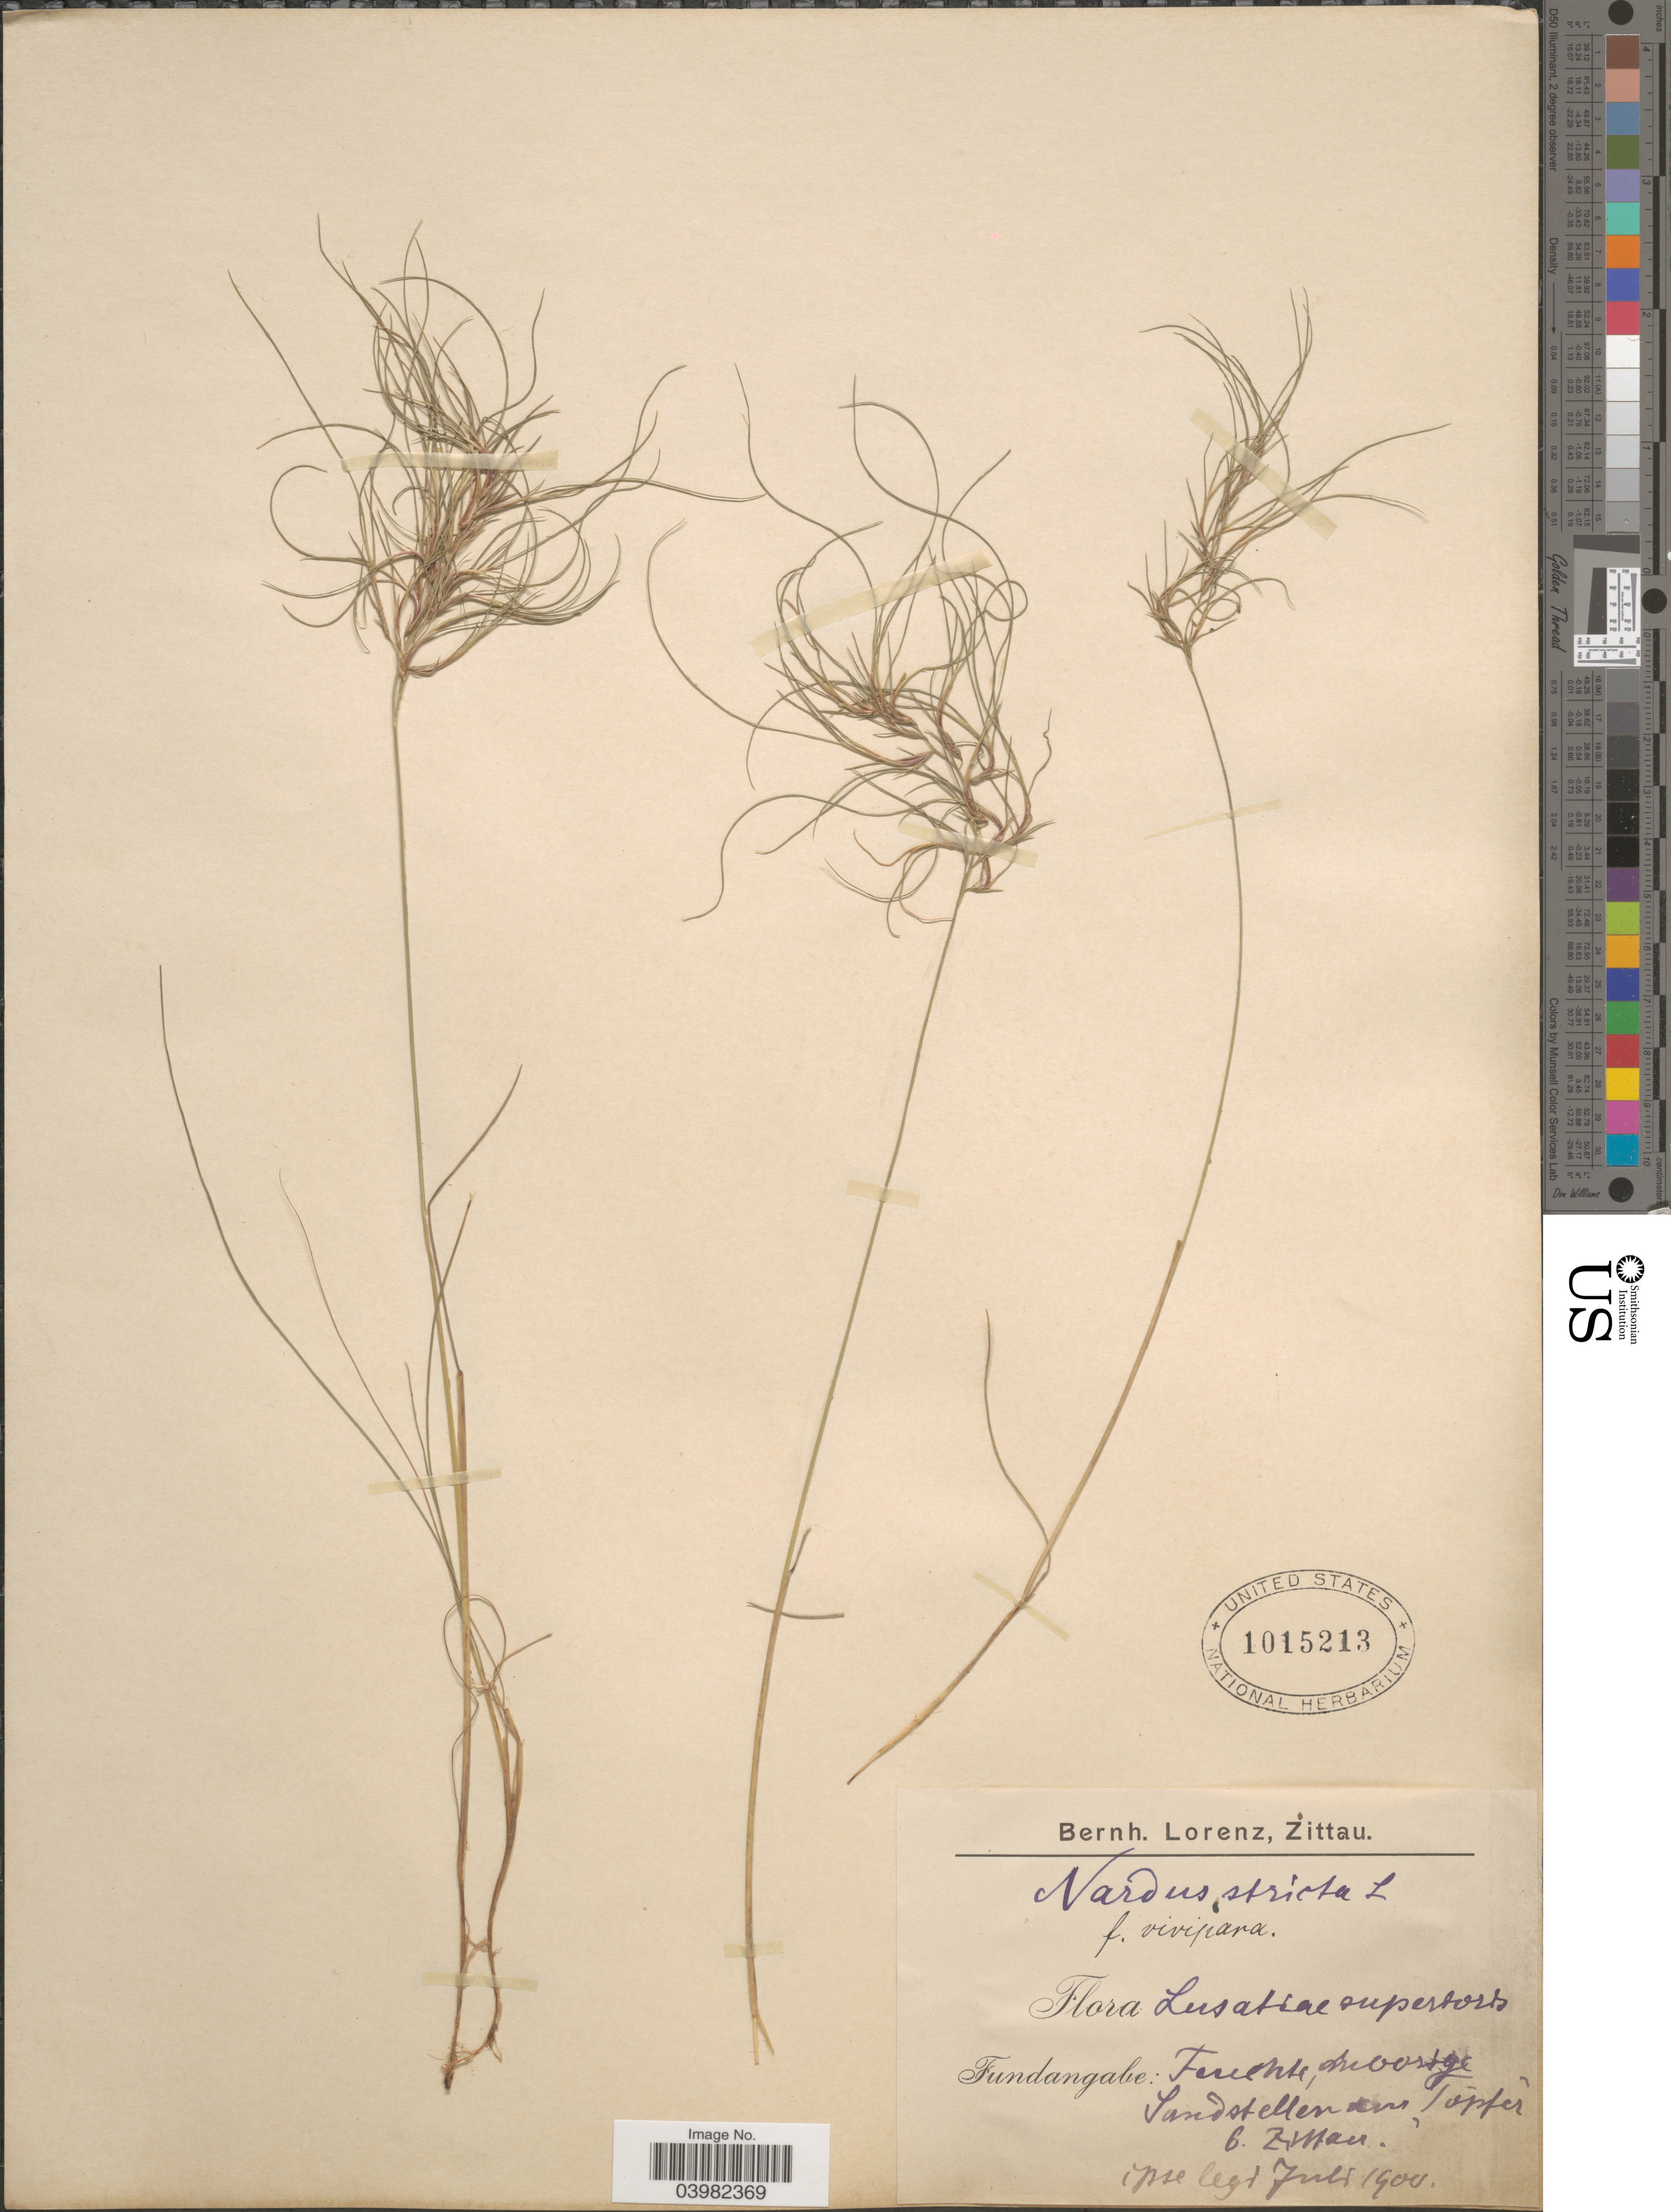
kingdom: Plantae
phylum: Tracheophyta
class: Liliopsida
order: Poales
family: Poaceae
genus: Nardus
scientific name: Nardus stricta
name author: L.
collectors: B. Lorenz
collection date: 1900-07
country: Germany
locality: Lusatiae superioris. Fundangabe: Feunte, luoostge, Sandstellen und, Töpfer. B. Zittau.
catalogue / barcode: US 1015213